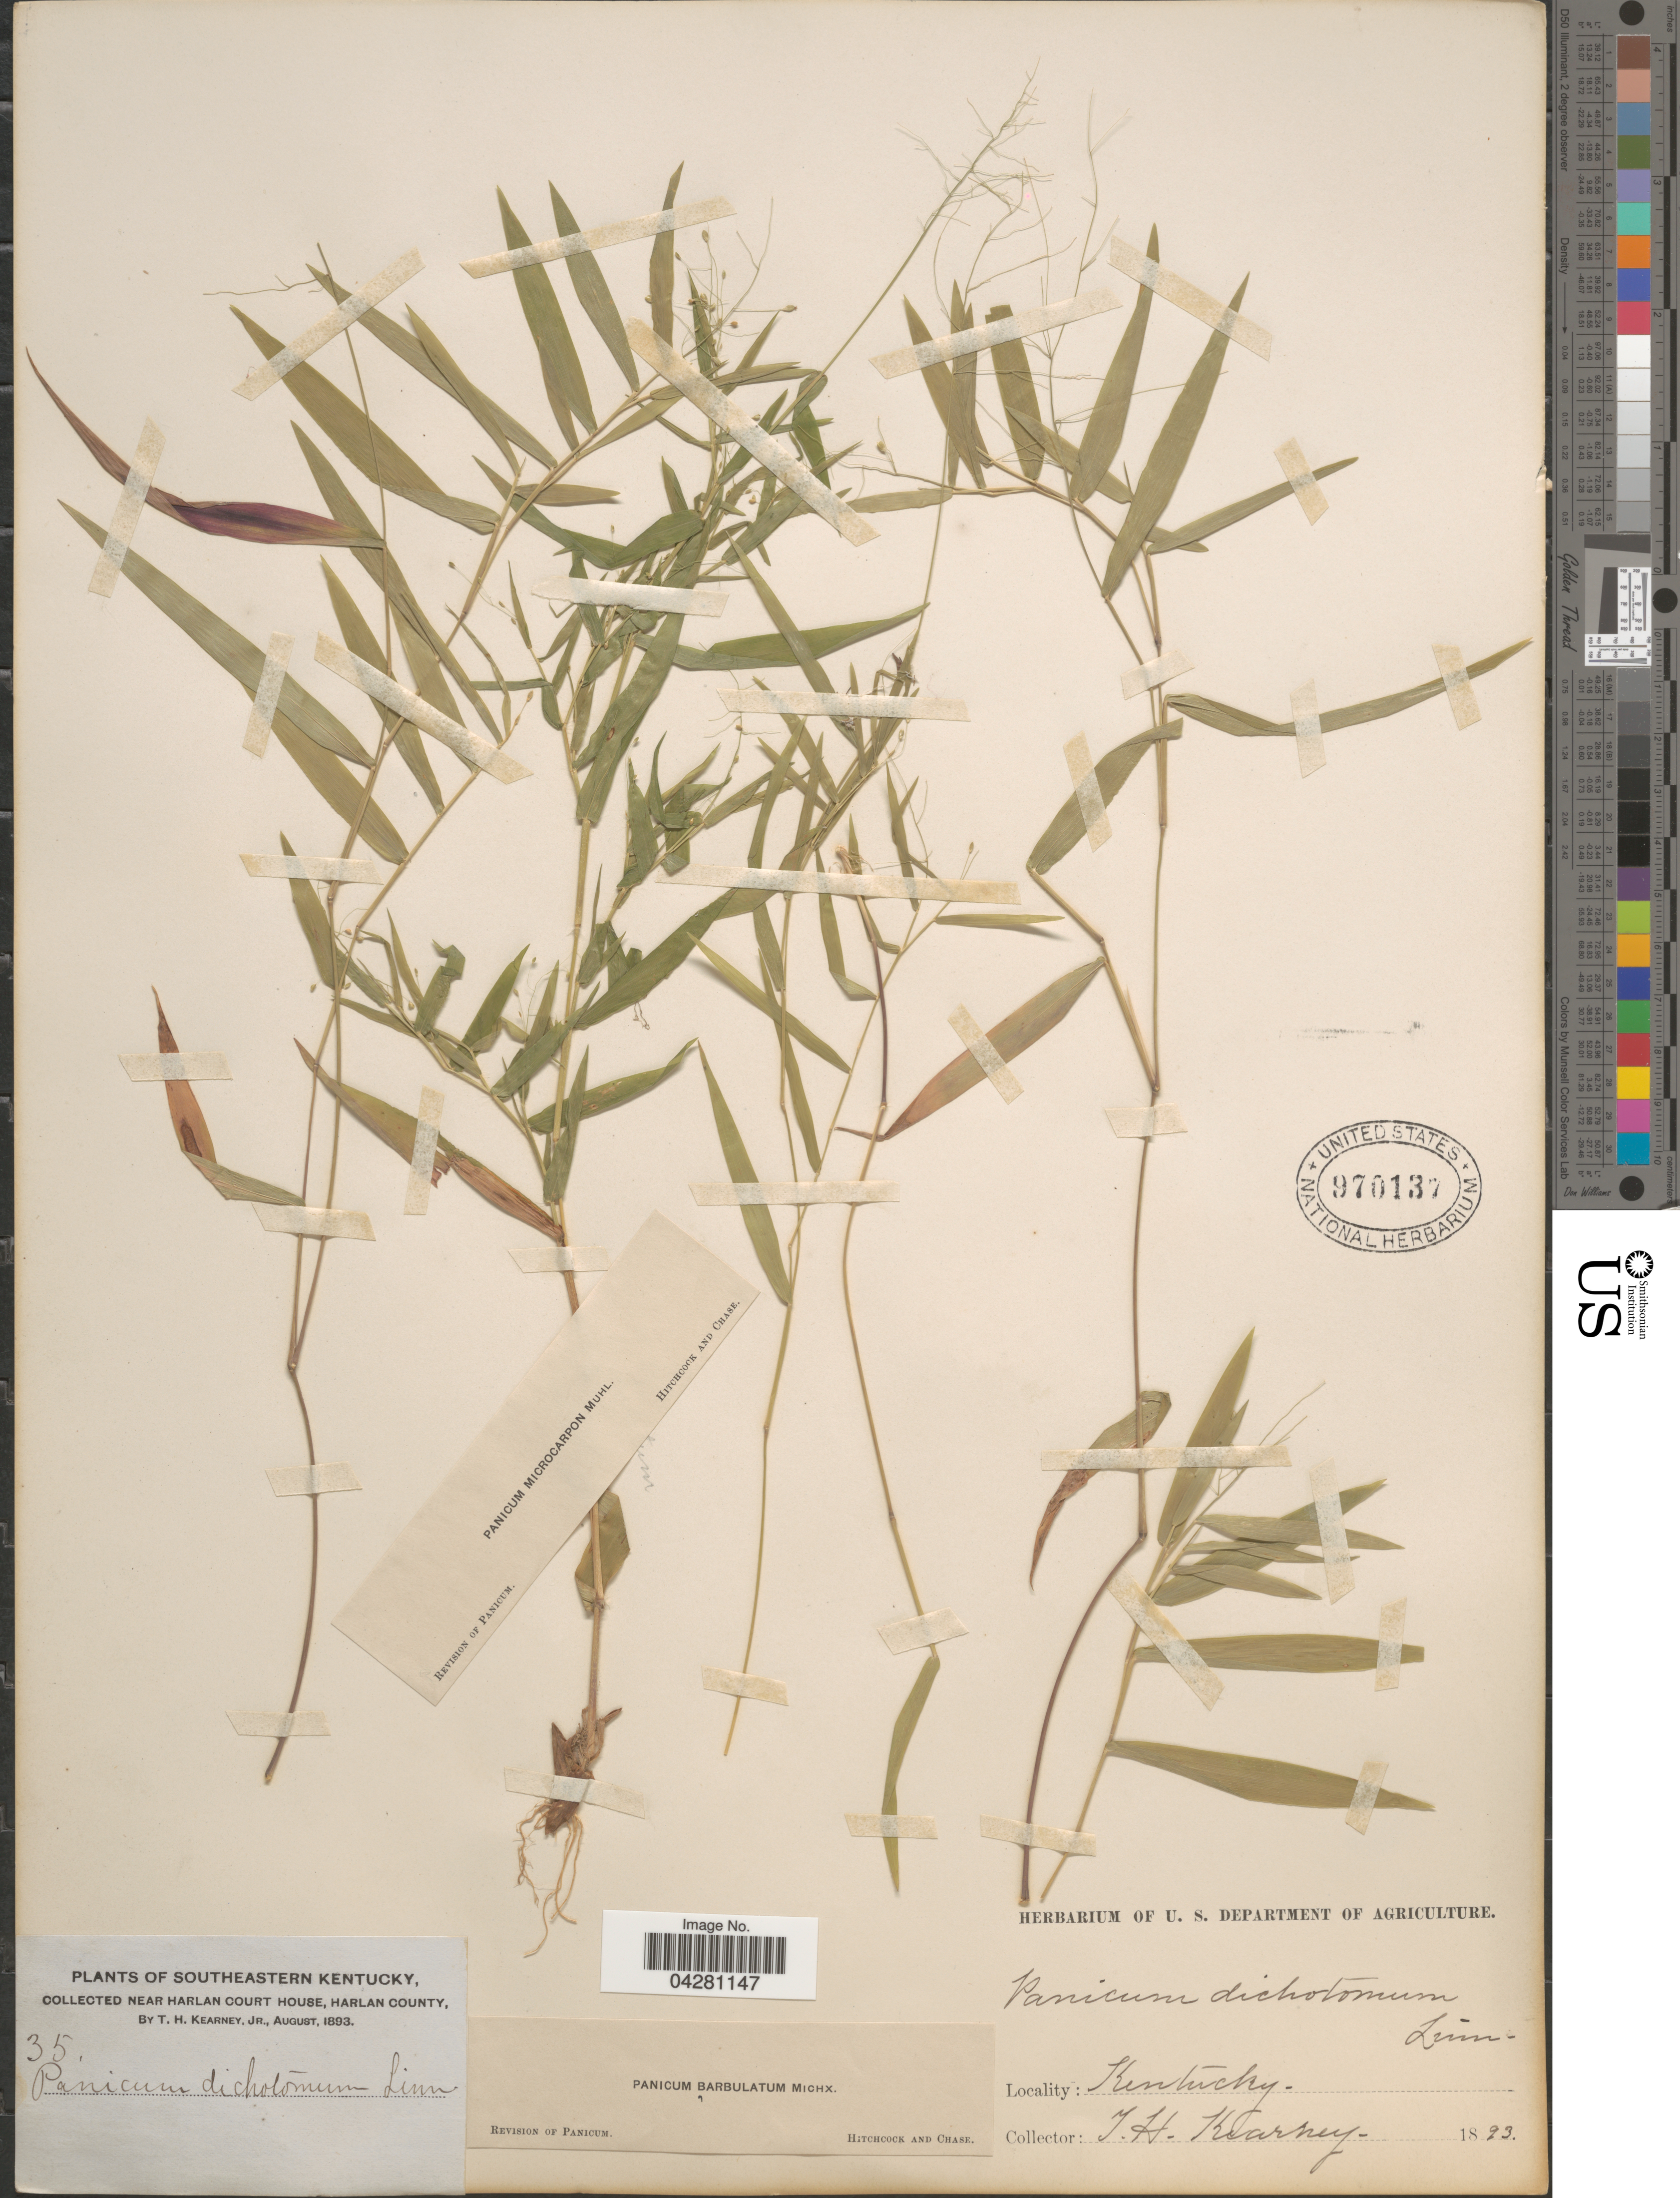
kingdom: Plantae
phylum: Tracheophyta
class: Liliopsida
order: Poales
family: Poaceae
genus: Dichanthelium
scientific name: Dichanthelium dichotomum var. dichotomum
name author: (L.) Gould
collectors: T. H. Kearney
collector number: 35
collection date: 1893-08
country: United States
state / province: Kentucky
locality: Southeastern Kentucky., near Harlan Court House, Harlan County.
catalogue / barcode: US 970137